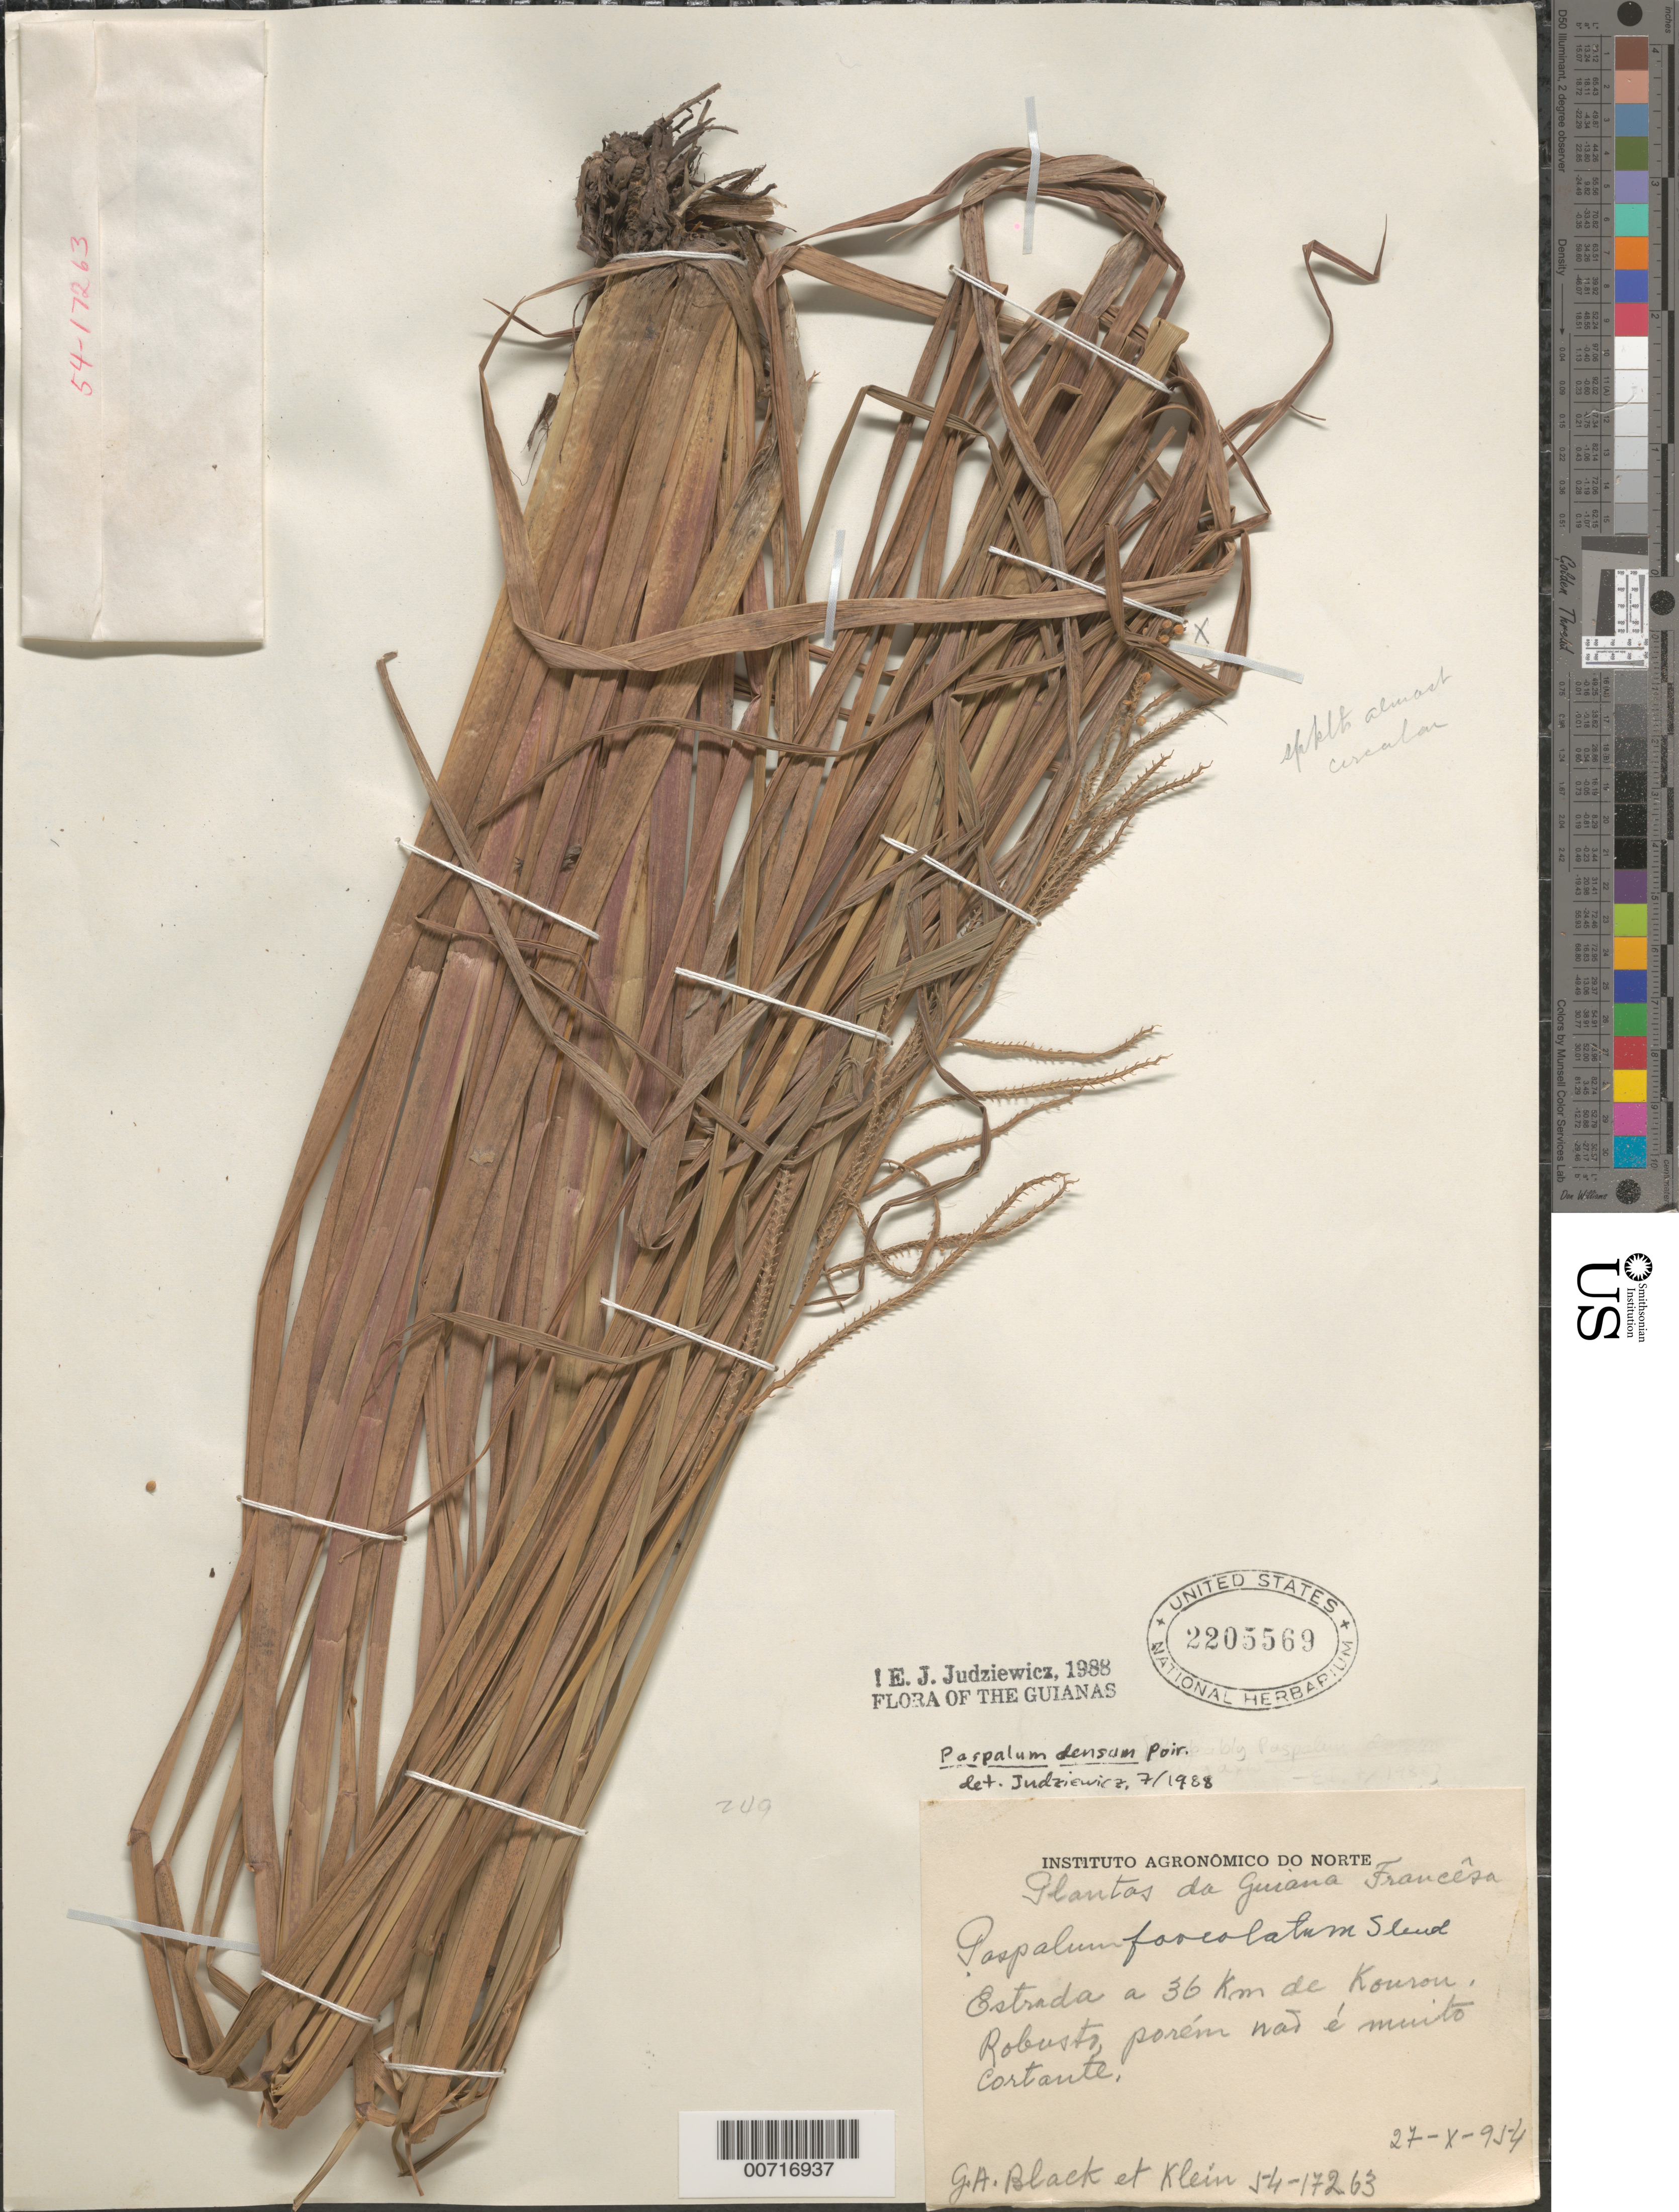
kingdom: Plantae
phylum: Tracheophyta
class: Liliopsida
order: Poales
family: Poaceae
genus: Paspalum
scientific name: Paspalum densum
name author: Poir.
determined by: Judziewicz, E. J.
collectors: G. A. Black & Klein, --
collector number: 54 17263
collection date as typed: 27-Oct-54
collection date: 1954-10-27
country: French Guiana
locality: Estrada a 36 km de Kourou, Robusto, porém wad é muito cortante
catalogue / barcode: US 2205569